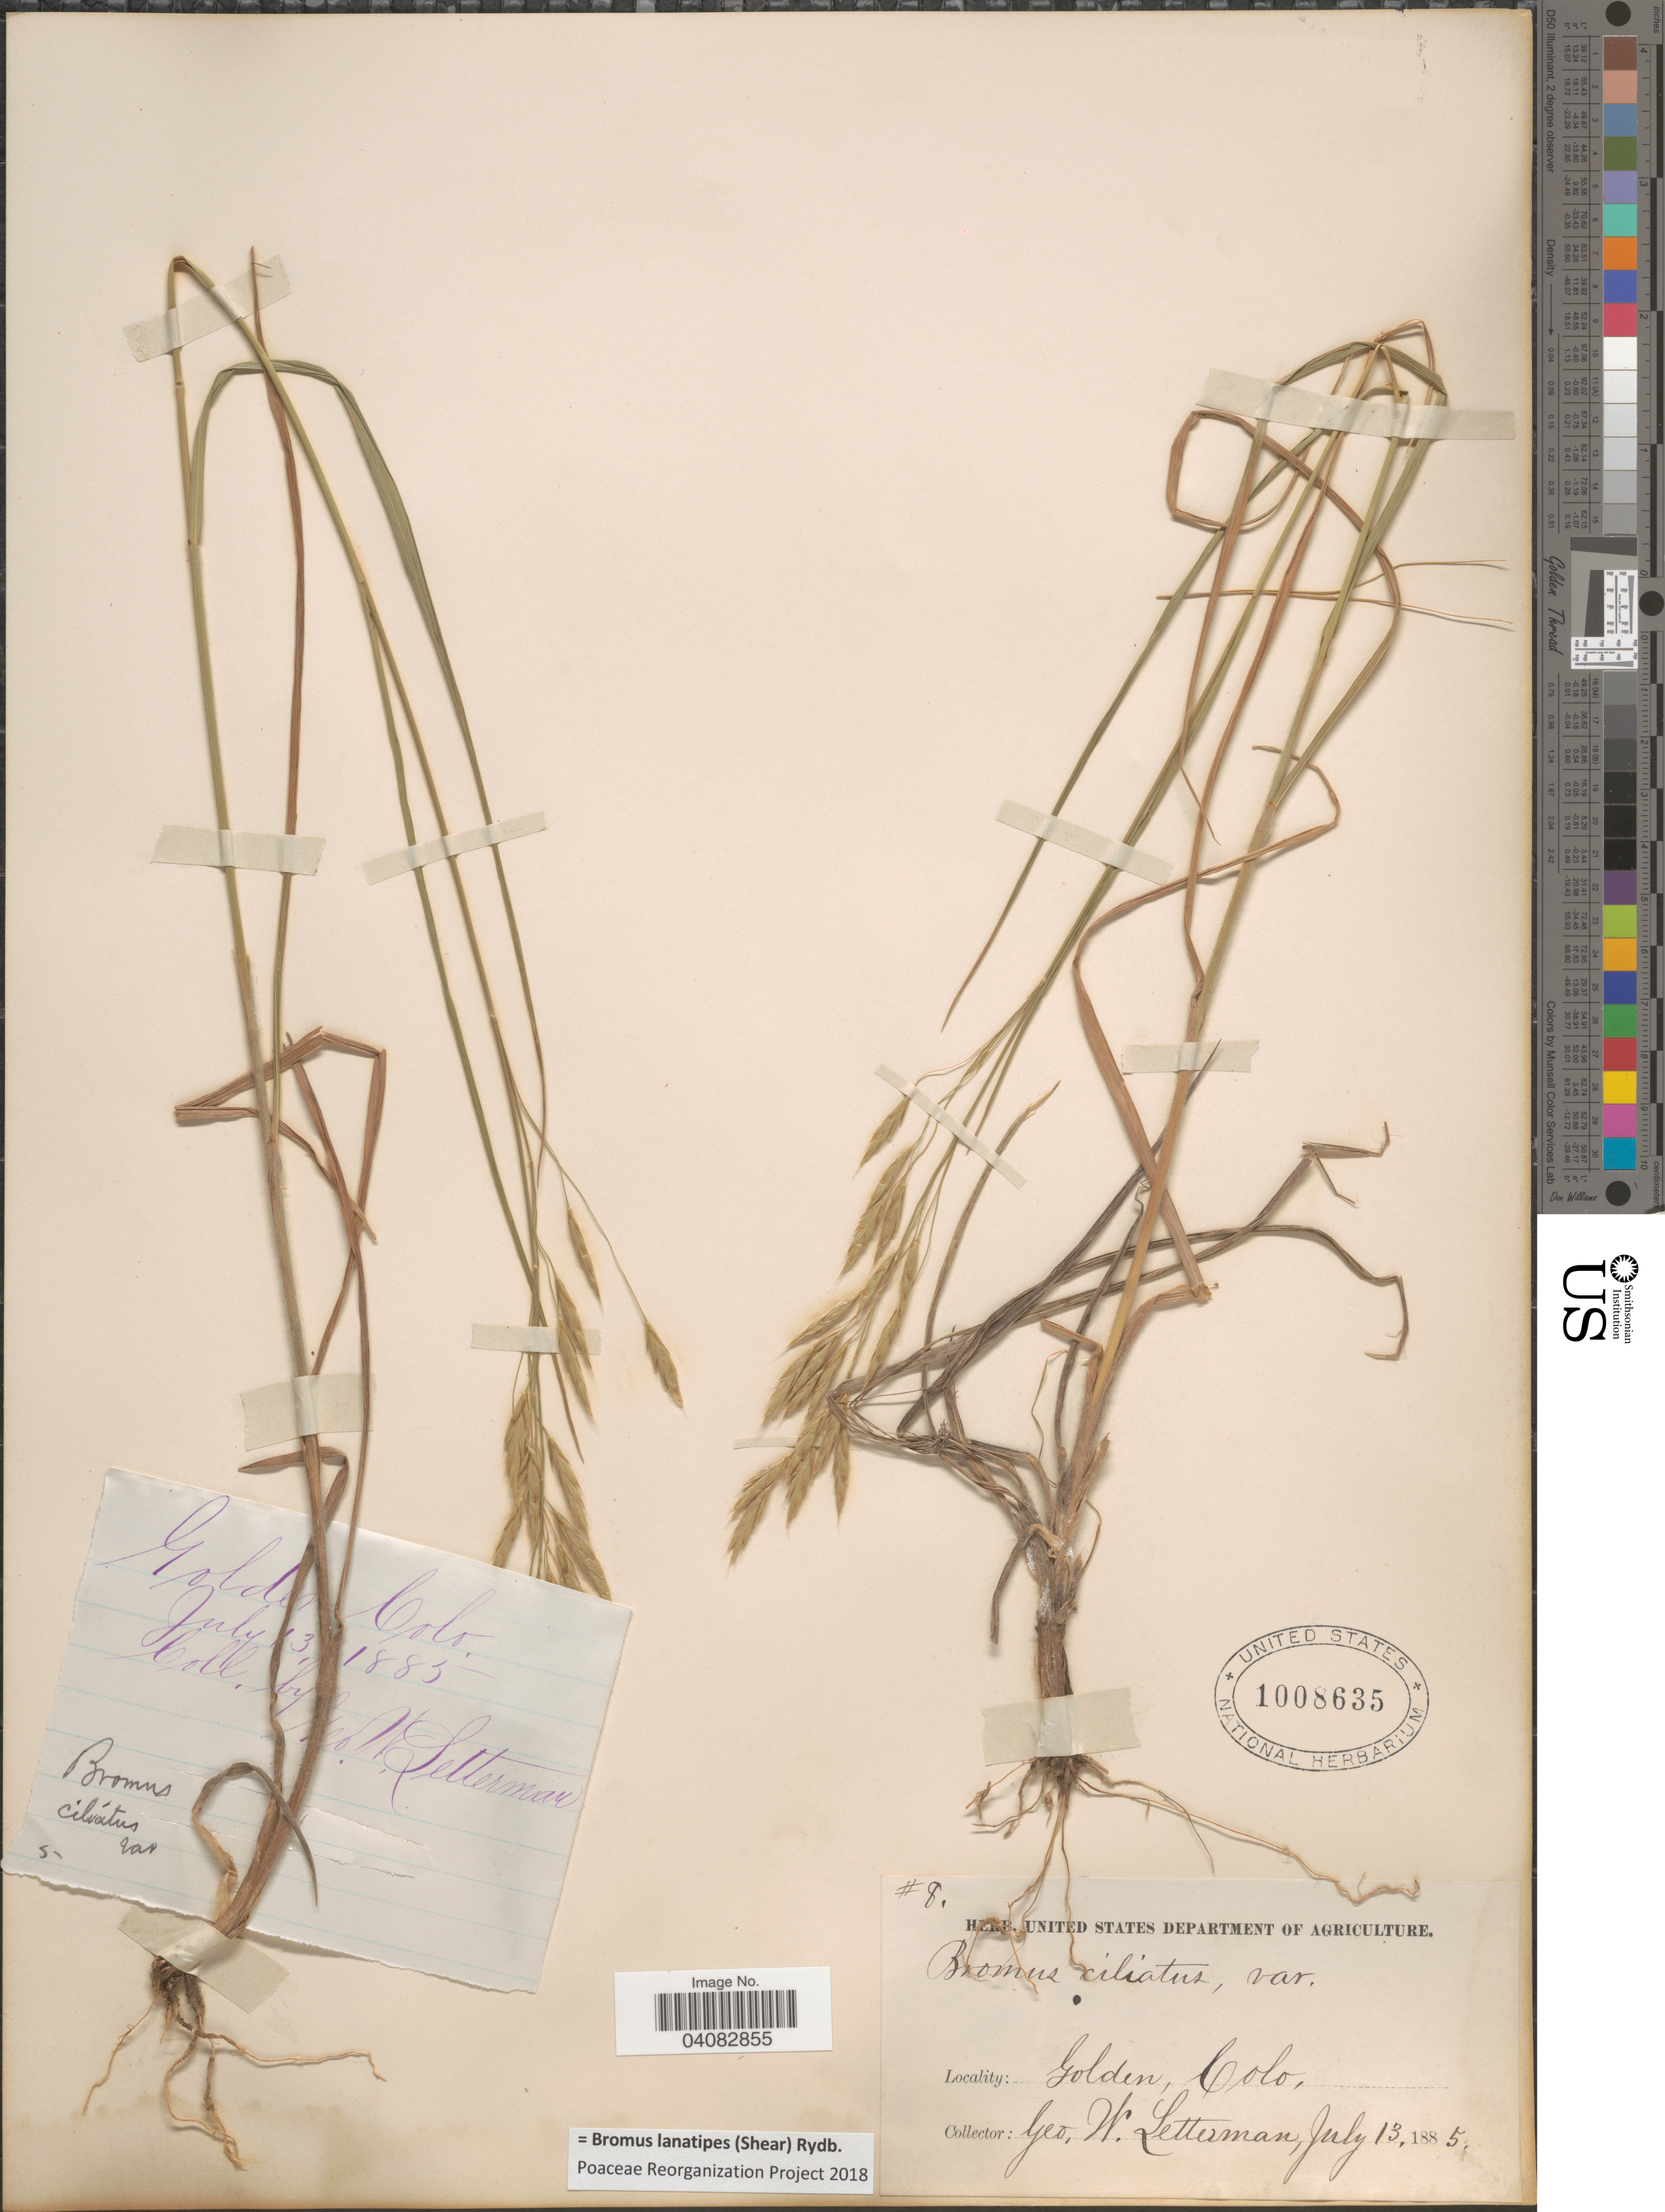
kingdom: Plantae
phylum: Tracheophyta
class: Liliopsida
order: Poales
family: Poaceae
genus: Bromus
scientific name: Bromus lanatipes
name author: (Shear) Rydb.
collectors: G. W. Letterman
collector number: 8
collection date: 1885-07-13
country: United States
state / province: Colorado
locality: Golden.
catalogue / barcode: US 1008635